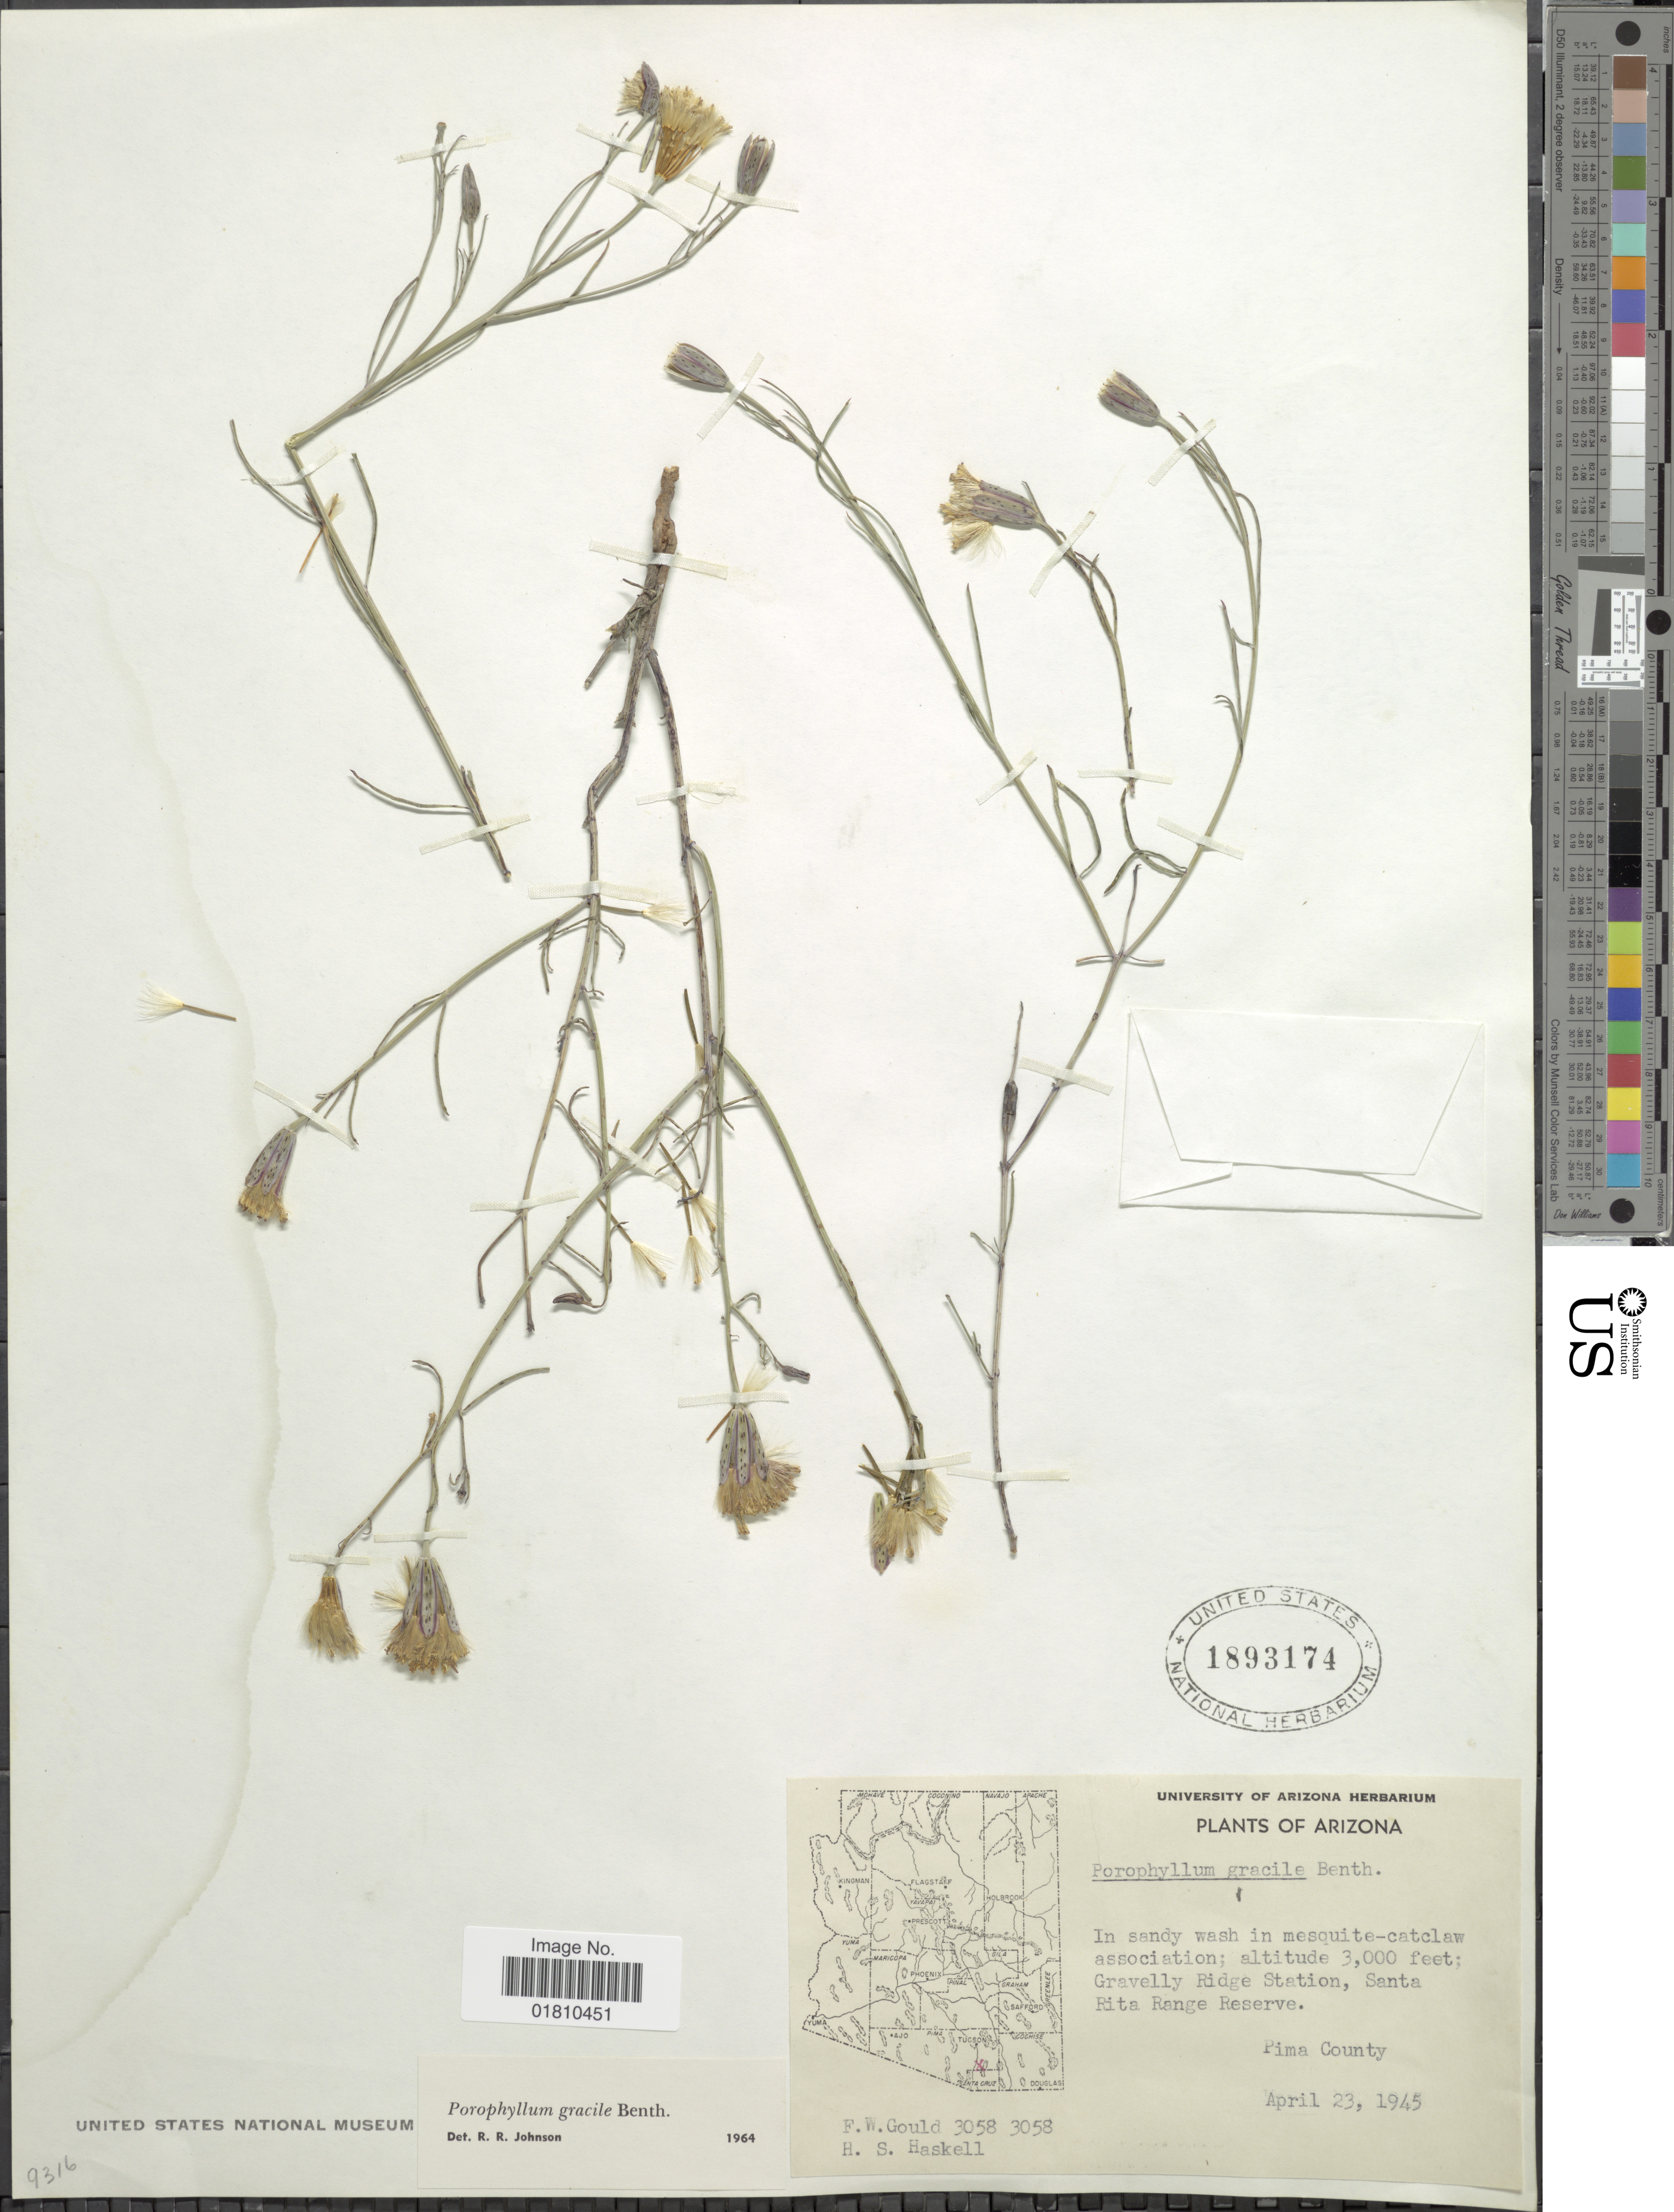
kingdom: Plantae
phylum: Tracheophyta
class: Magnoliopsida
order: Asterales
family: Asteraceae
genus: Porophyllum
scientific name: Porophyllum gracile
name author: Benth.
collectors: F. W. Gould & H. Haskell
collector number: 3058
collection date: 1945-04-23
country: United States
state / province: Arizona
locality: Gravelly Ridge Station, Santa Rita Range Reserve, Pima County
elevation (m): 914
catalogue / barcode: US 1893174